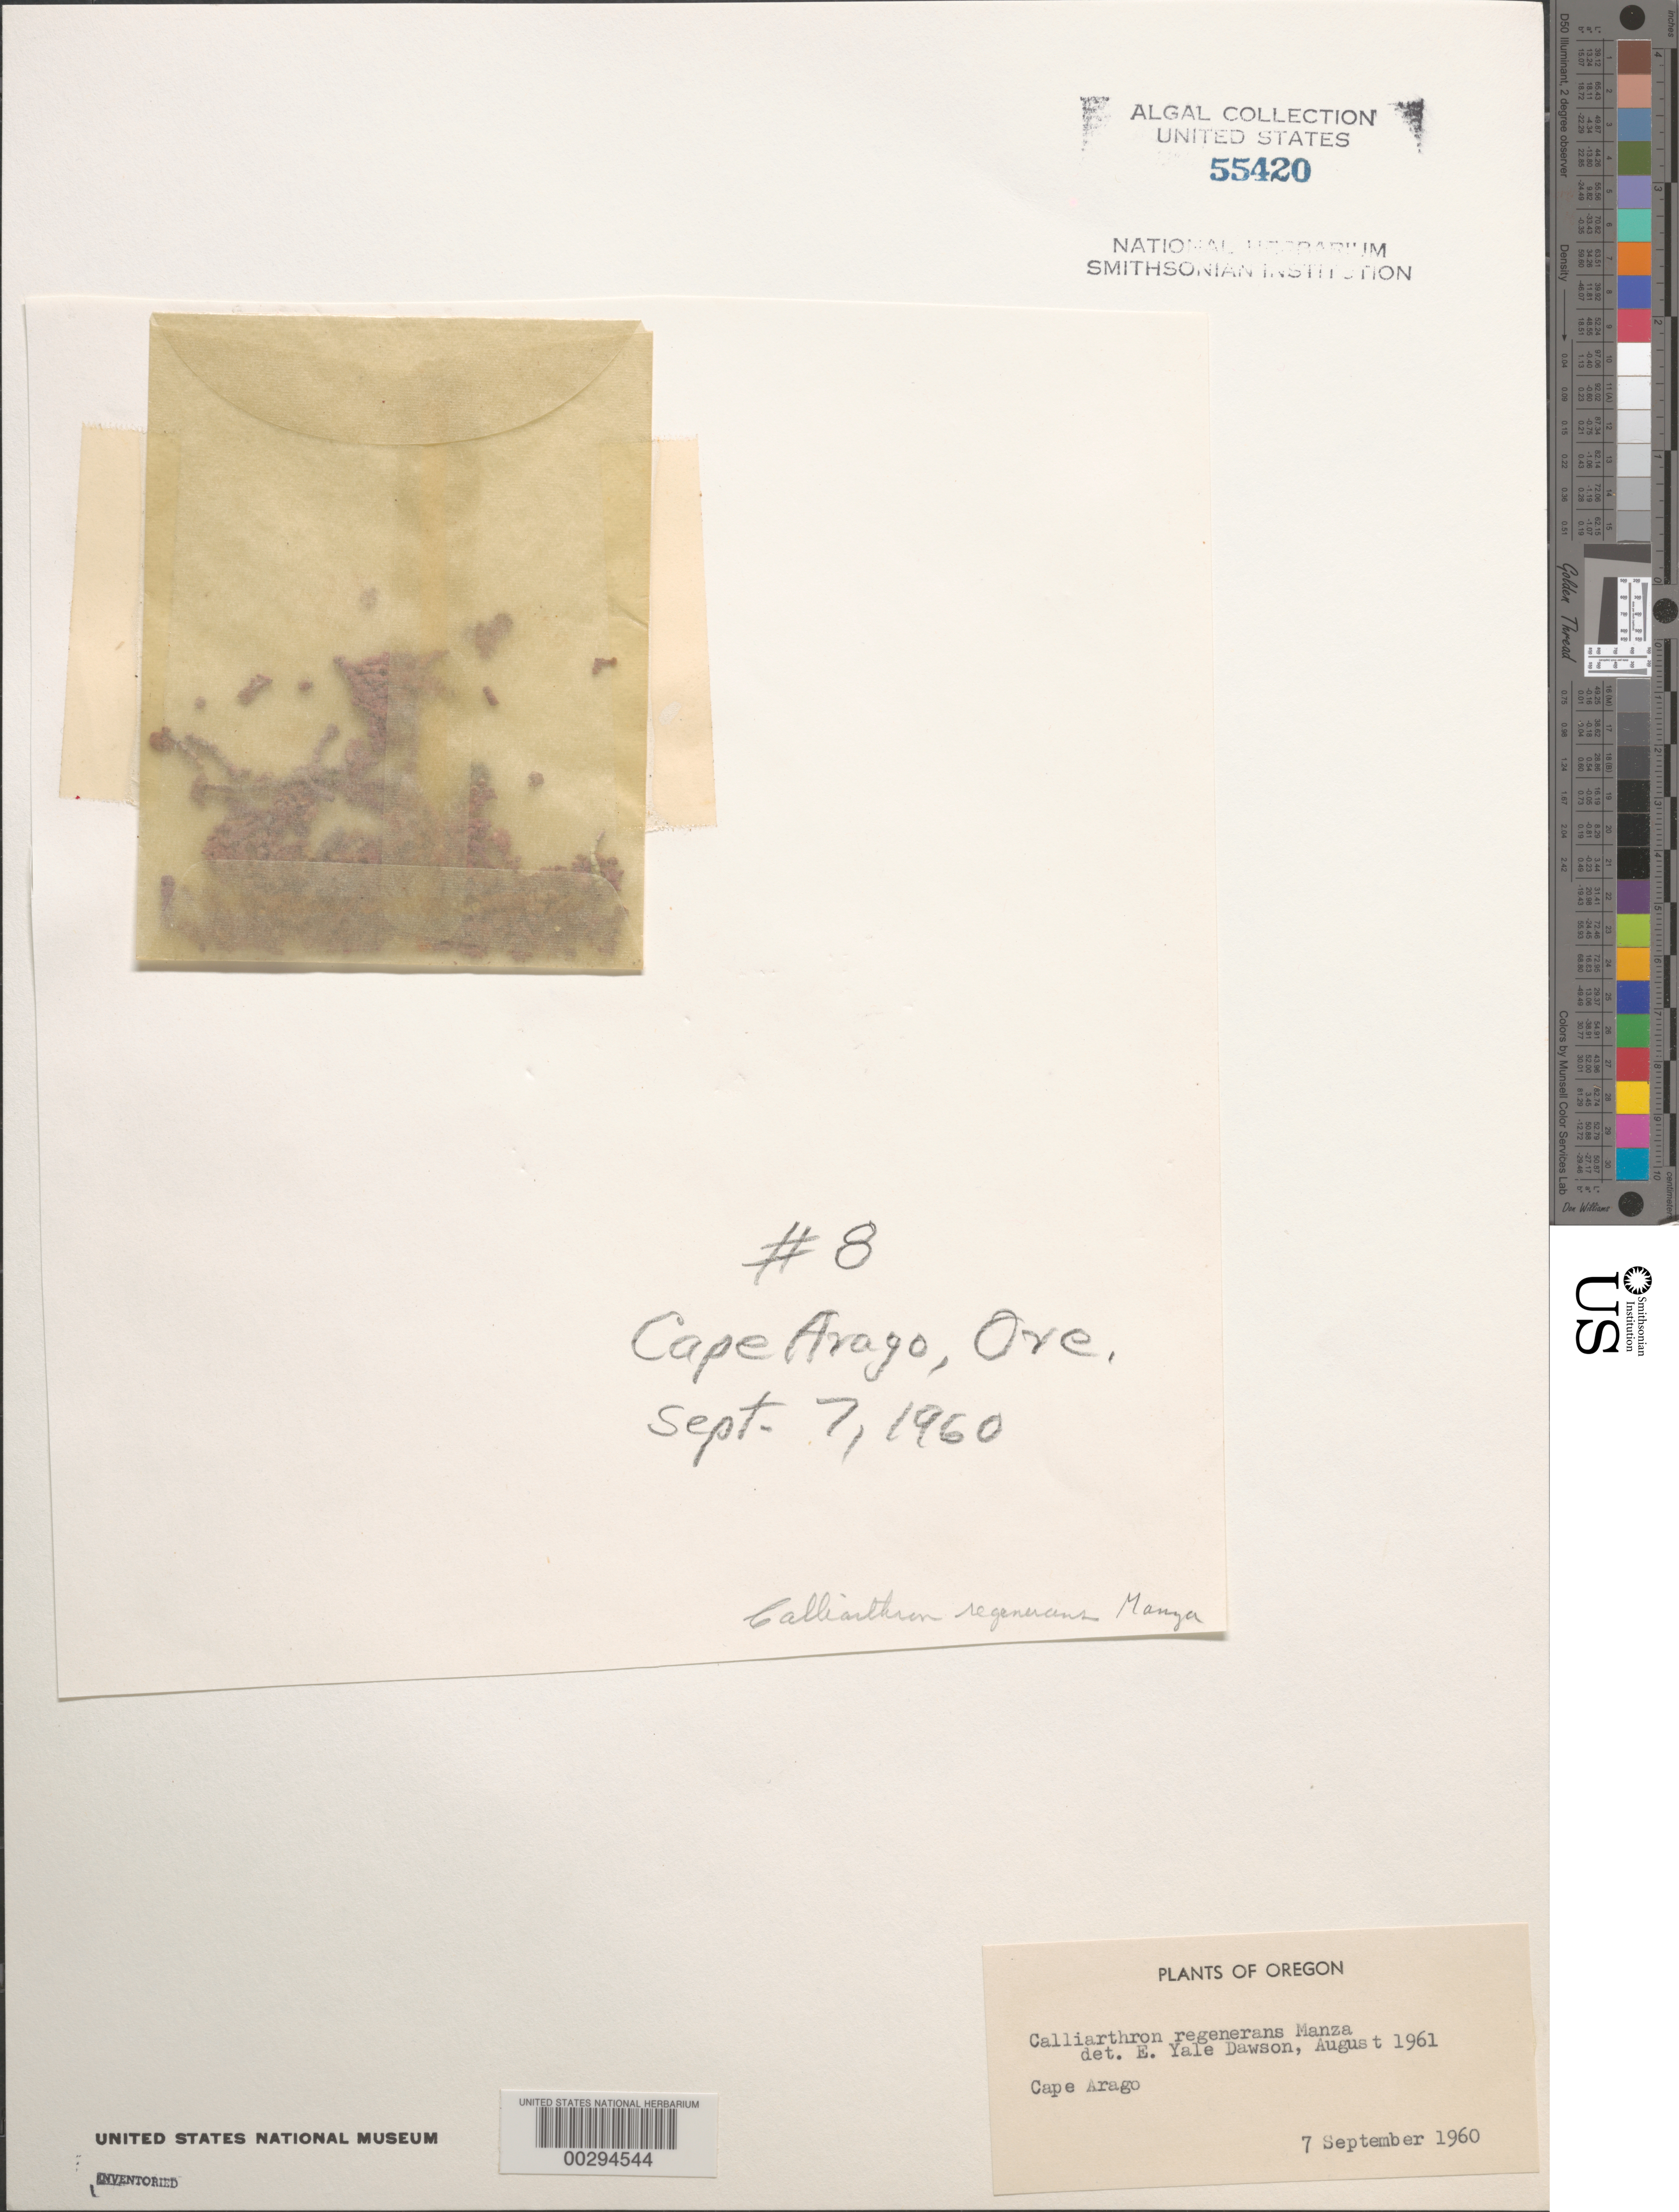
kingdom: Plantae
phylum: Rhodophyta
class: Florideophyceae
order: Corallinales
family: Corallinaceae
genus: Calliarthron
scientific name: Calliarthron tuberculosum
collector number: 8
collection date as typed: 07 Sep 1960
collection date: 1960-09-07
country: United States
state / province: Oregon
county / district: Coos County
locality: Cape Arago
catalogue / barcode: US 55420